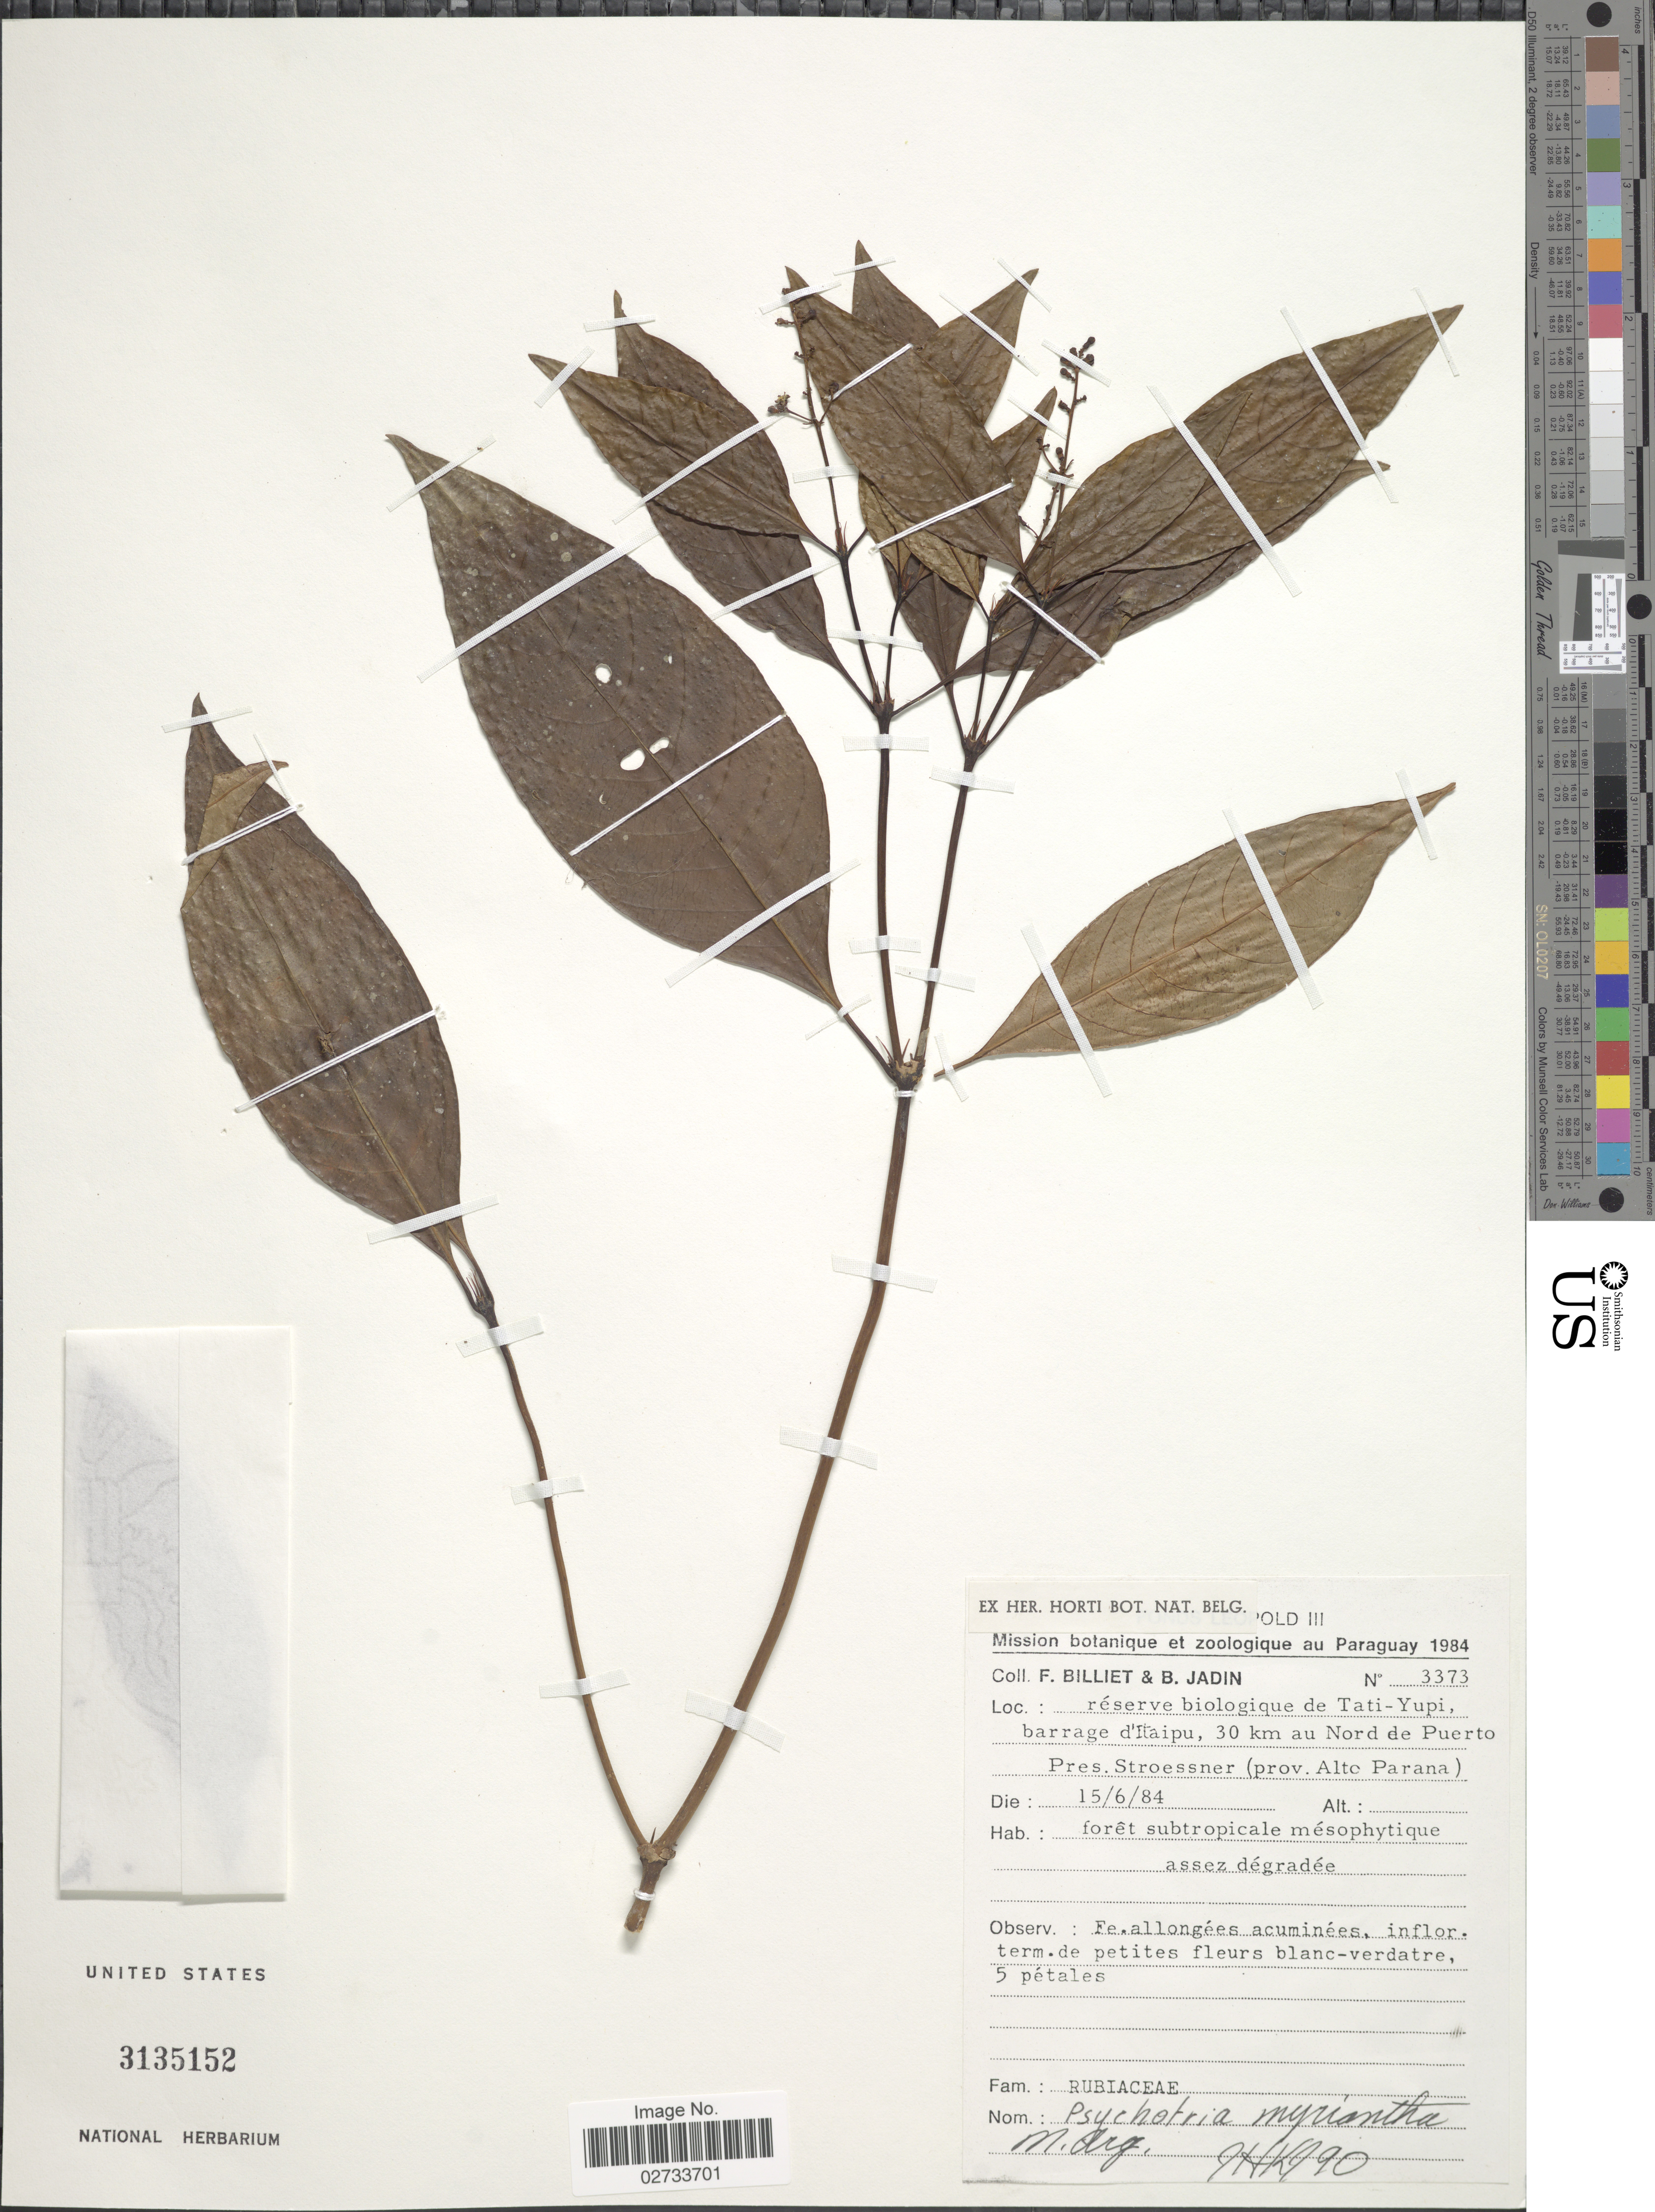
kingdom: Plantae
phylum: Tracheophyta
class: Magnoliopsida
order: Gentianales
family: Rubiaceae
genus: Psychotria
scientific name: Psychotria myriantha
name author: Müll. Arg.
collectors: F. Billiet & B. Jadin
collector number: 3373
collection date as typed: Transcribed d/m/y: 15/6/84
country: Paraguay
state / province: Alto Parana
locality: Réserve biologique de Tati-Yupi, barrage d'Itaipu, 30 km au Nord de Puerto Pres. Stroessner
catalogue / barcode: US 3135152